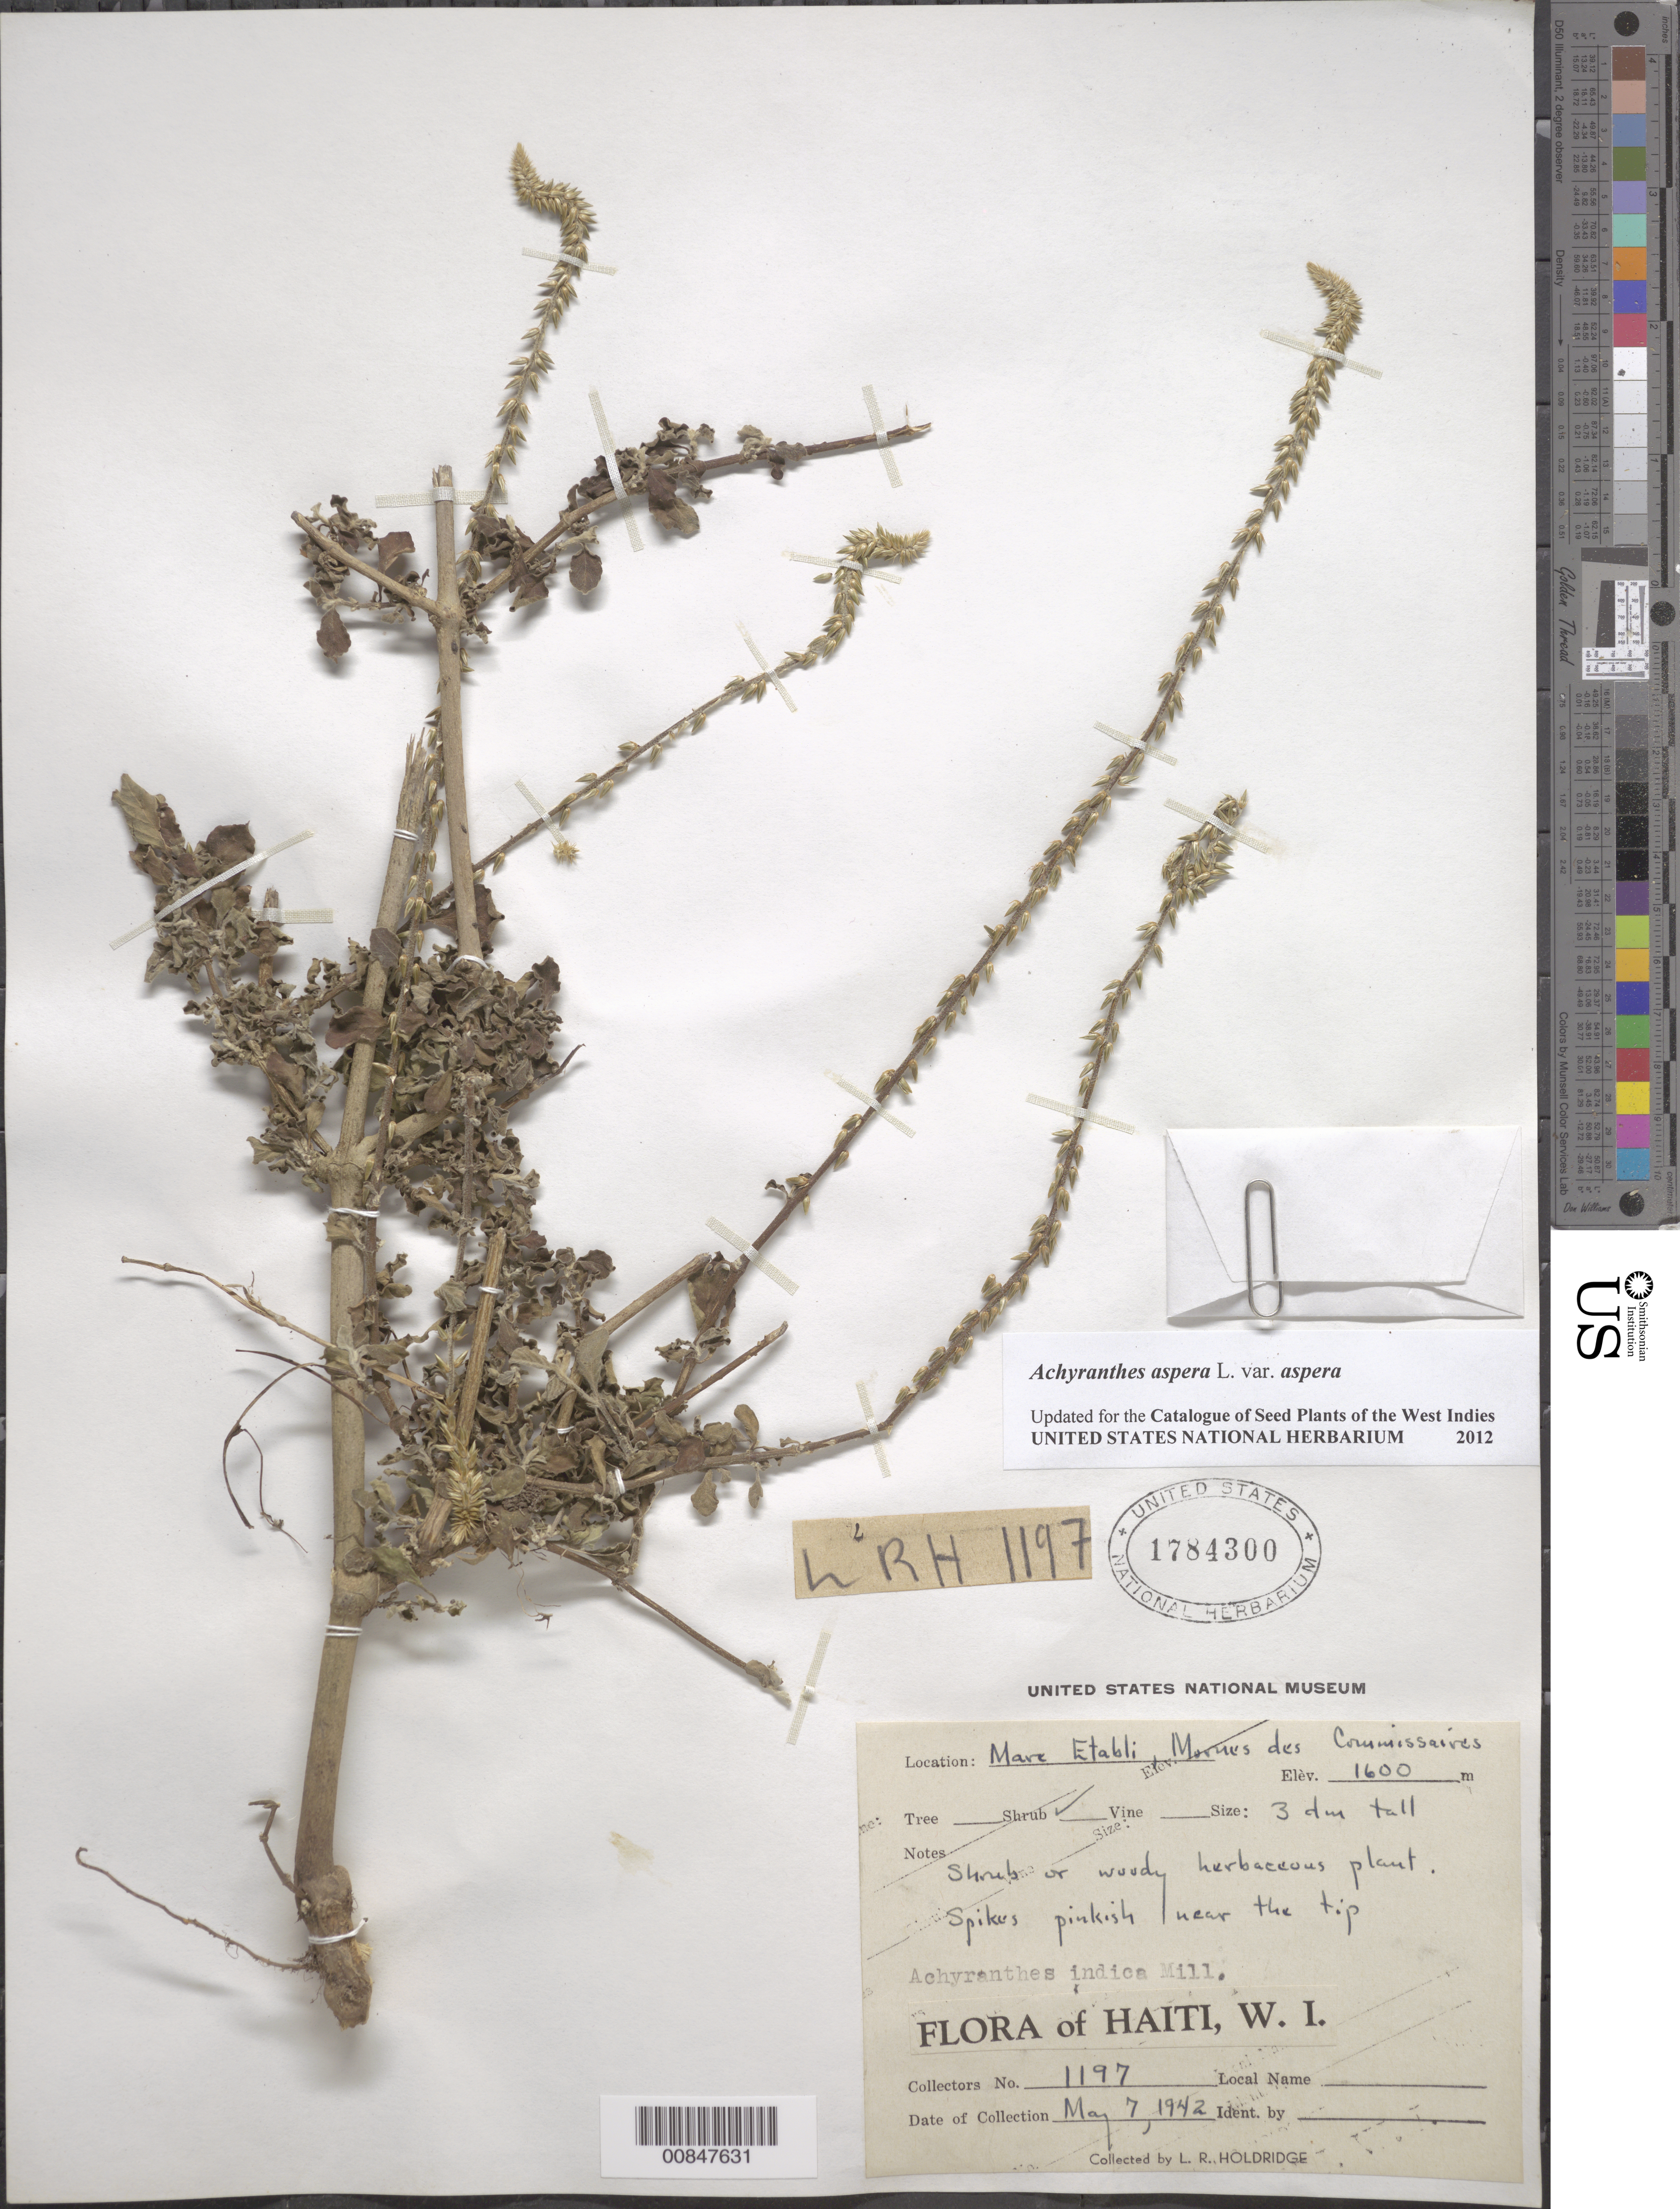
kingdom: Plantae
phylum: Tracheophyta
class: Magnoliopsida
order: Caryophyllales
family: Amaranthaceae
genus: Achyranthes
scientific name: Achyranthes aspera var. aspera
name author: L.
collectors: L. Holdridge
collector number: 1197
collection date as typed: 07 May 1942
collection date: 1942-05-07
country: Haiti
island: Hispaniola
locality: Mare Etabli, Mornes des Commissaires.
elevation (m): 1600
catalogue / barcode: US 1784300